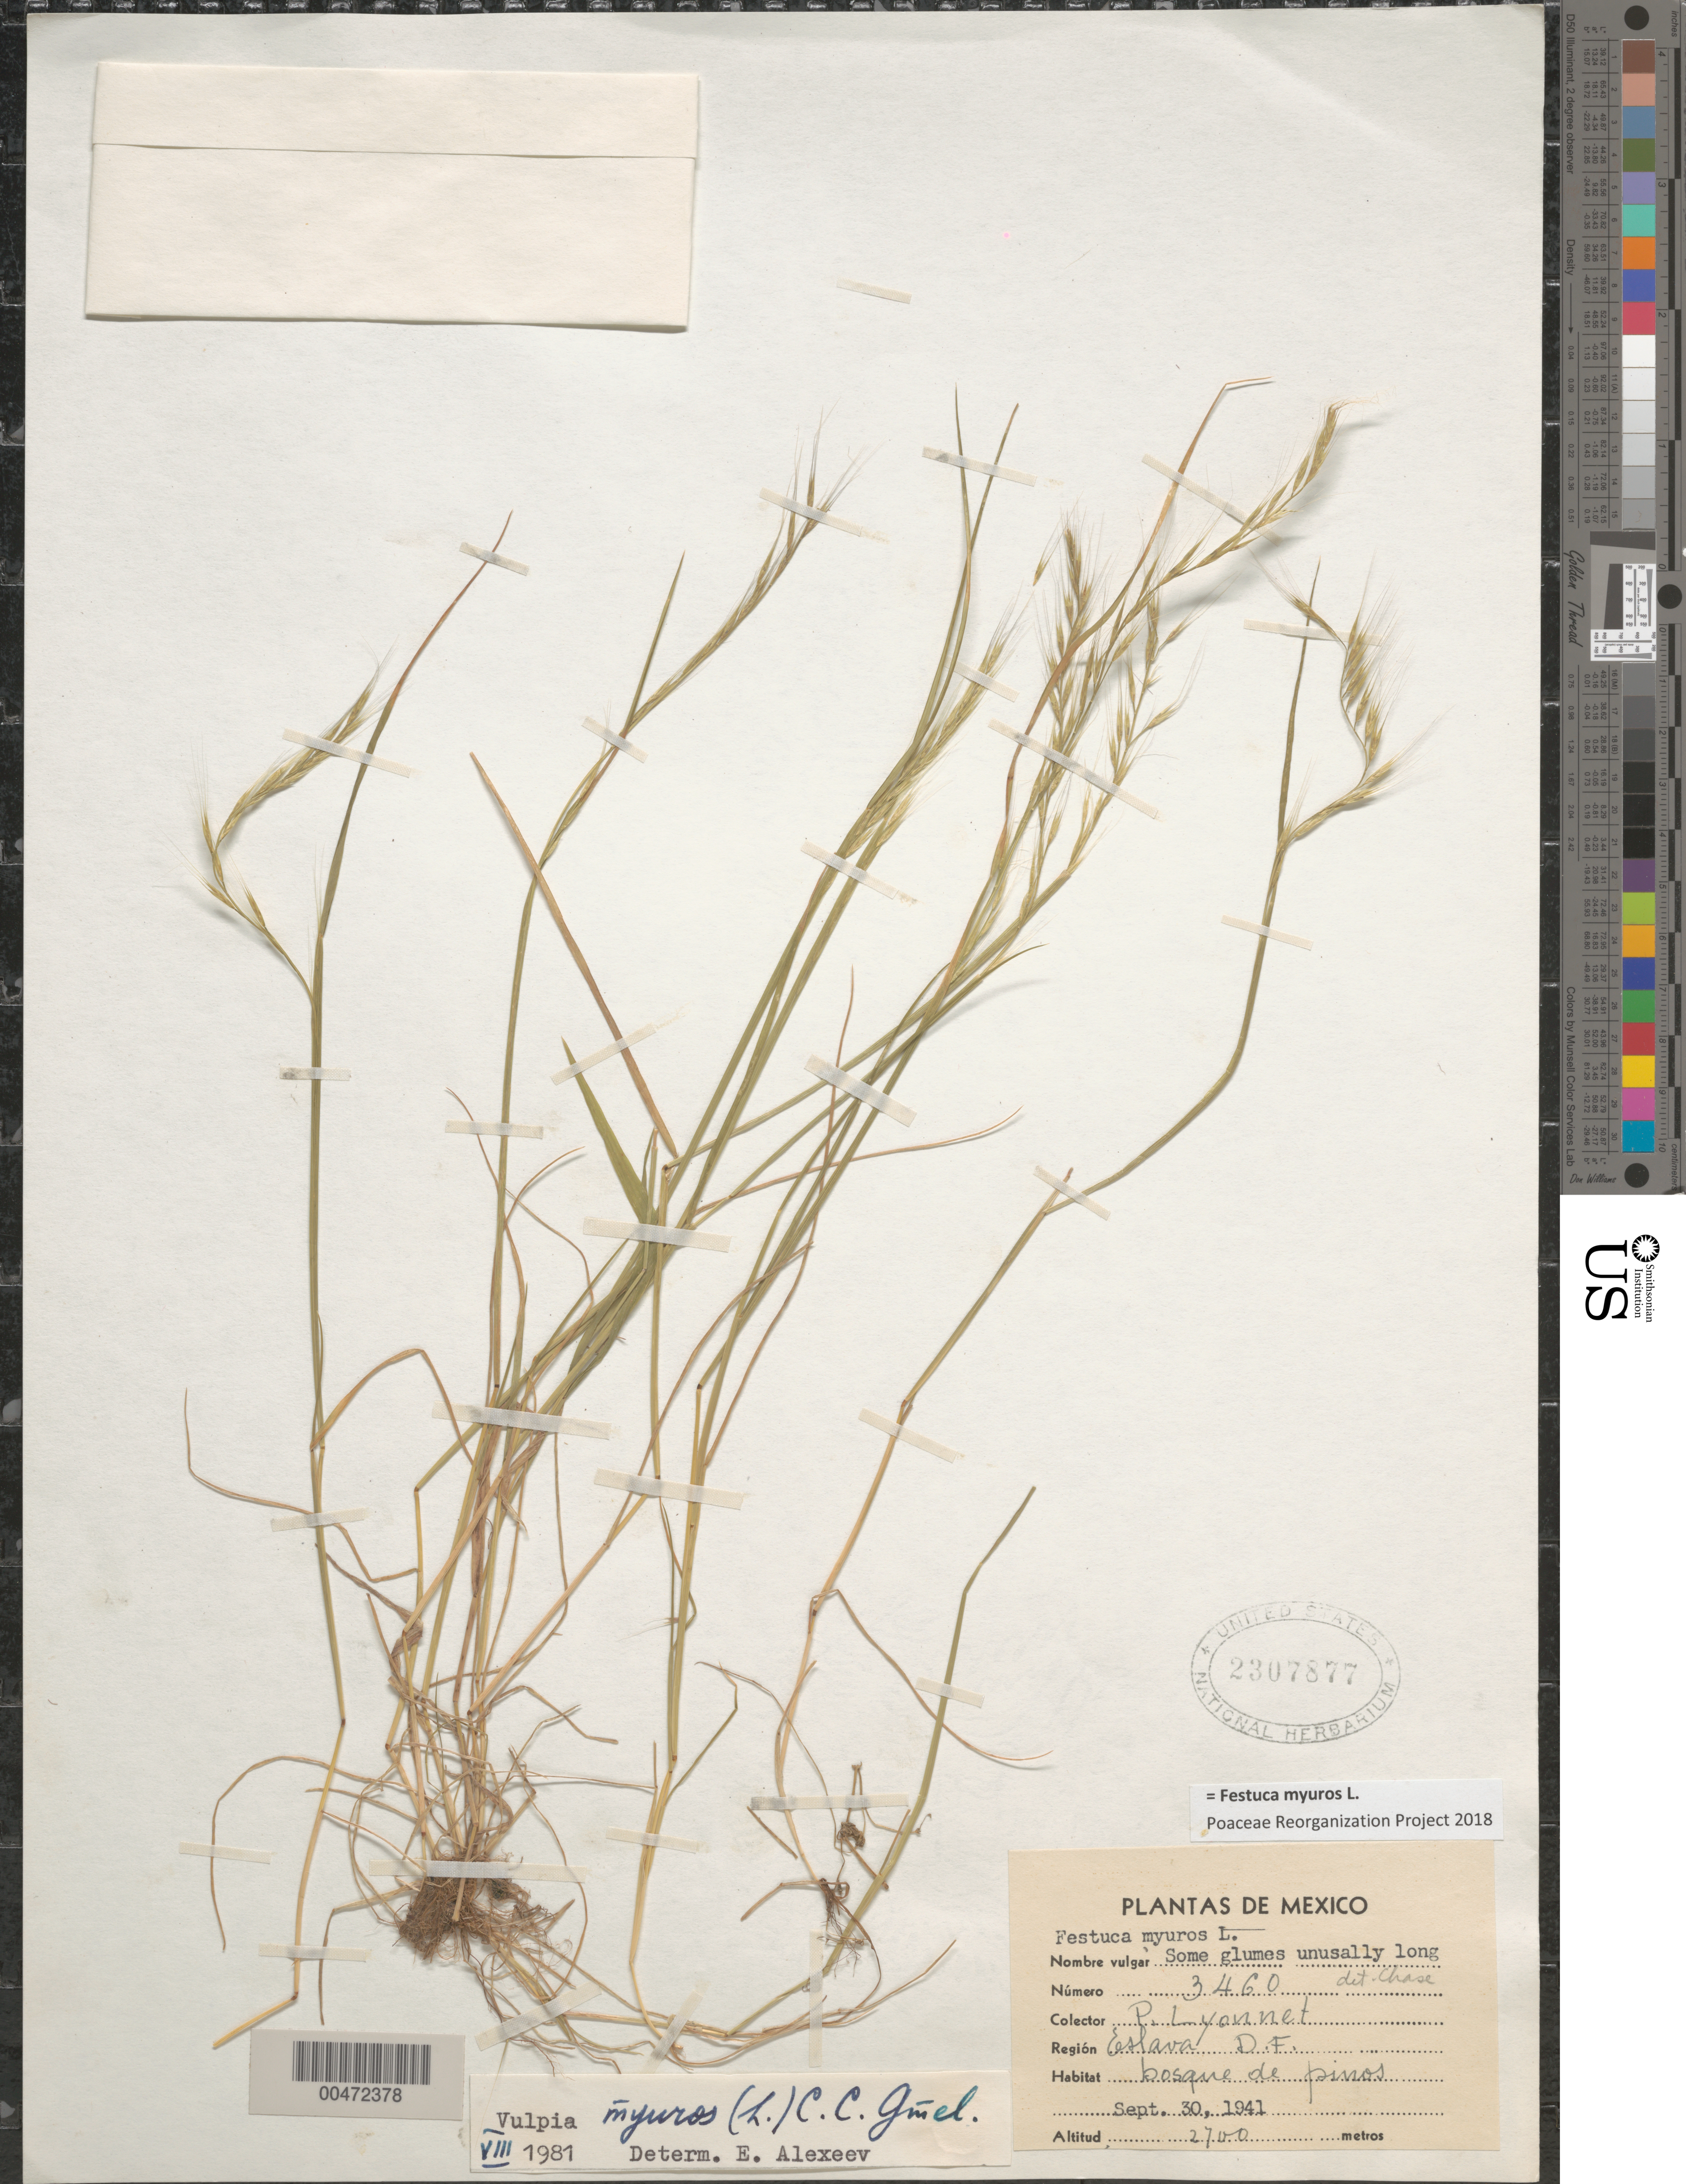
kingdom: Plantae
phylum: Tracheophyta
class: Liliopsida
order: Poales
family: Poaceae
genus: Festuca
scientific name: Festuca myuros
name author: L.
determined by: Poaceae Reorganization Project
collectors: P. Lyonnet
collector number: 3460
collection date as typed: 30 Sep 1941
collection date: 1941-09-30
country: Mexico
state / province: Distrito Federal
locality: Eslava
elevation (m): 2700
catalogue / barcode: US 2307877